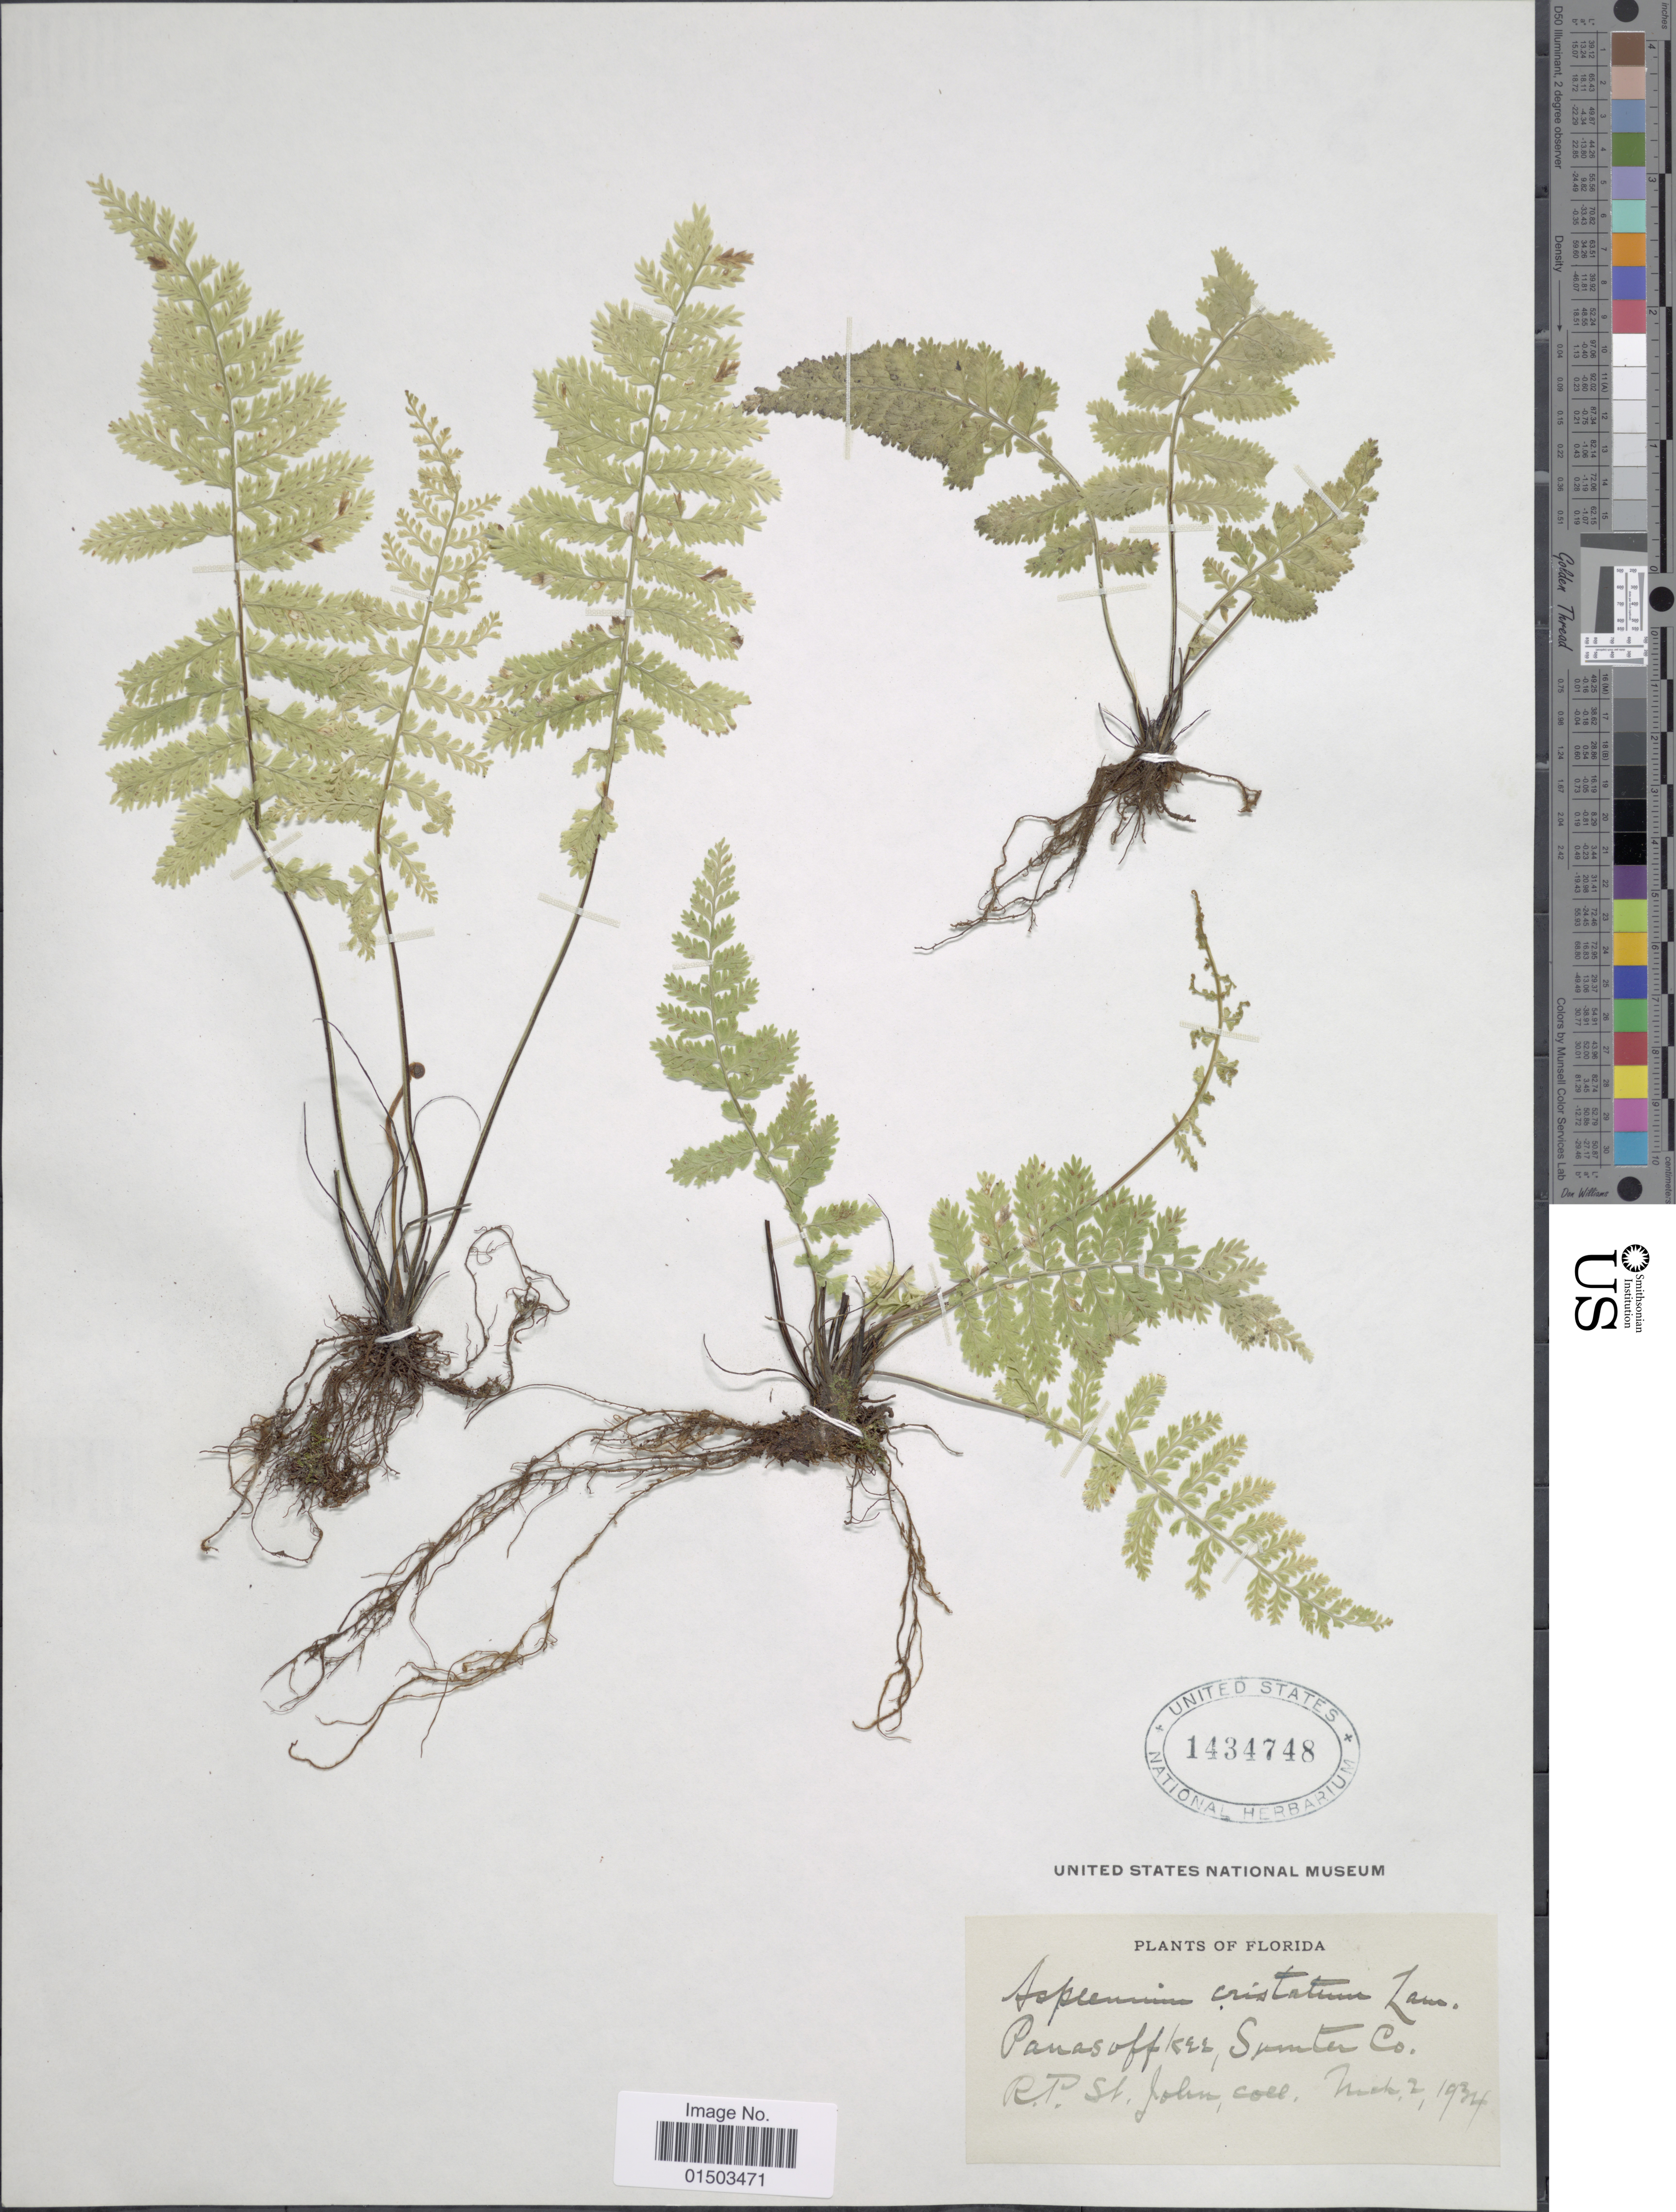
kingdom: Plantae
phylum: Tracheophyta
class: Polypodiopsida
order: Polypodiales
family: Aspleniaceae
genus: Asplenium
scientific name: Asplenium cristatum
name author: Lam.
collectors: R. P. St. John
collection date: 1934-03-02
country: United States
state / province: Florida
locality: Florida, Panasoffkee, Sumter Co.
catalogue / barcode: US 1434748